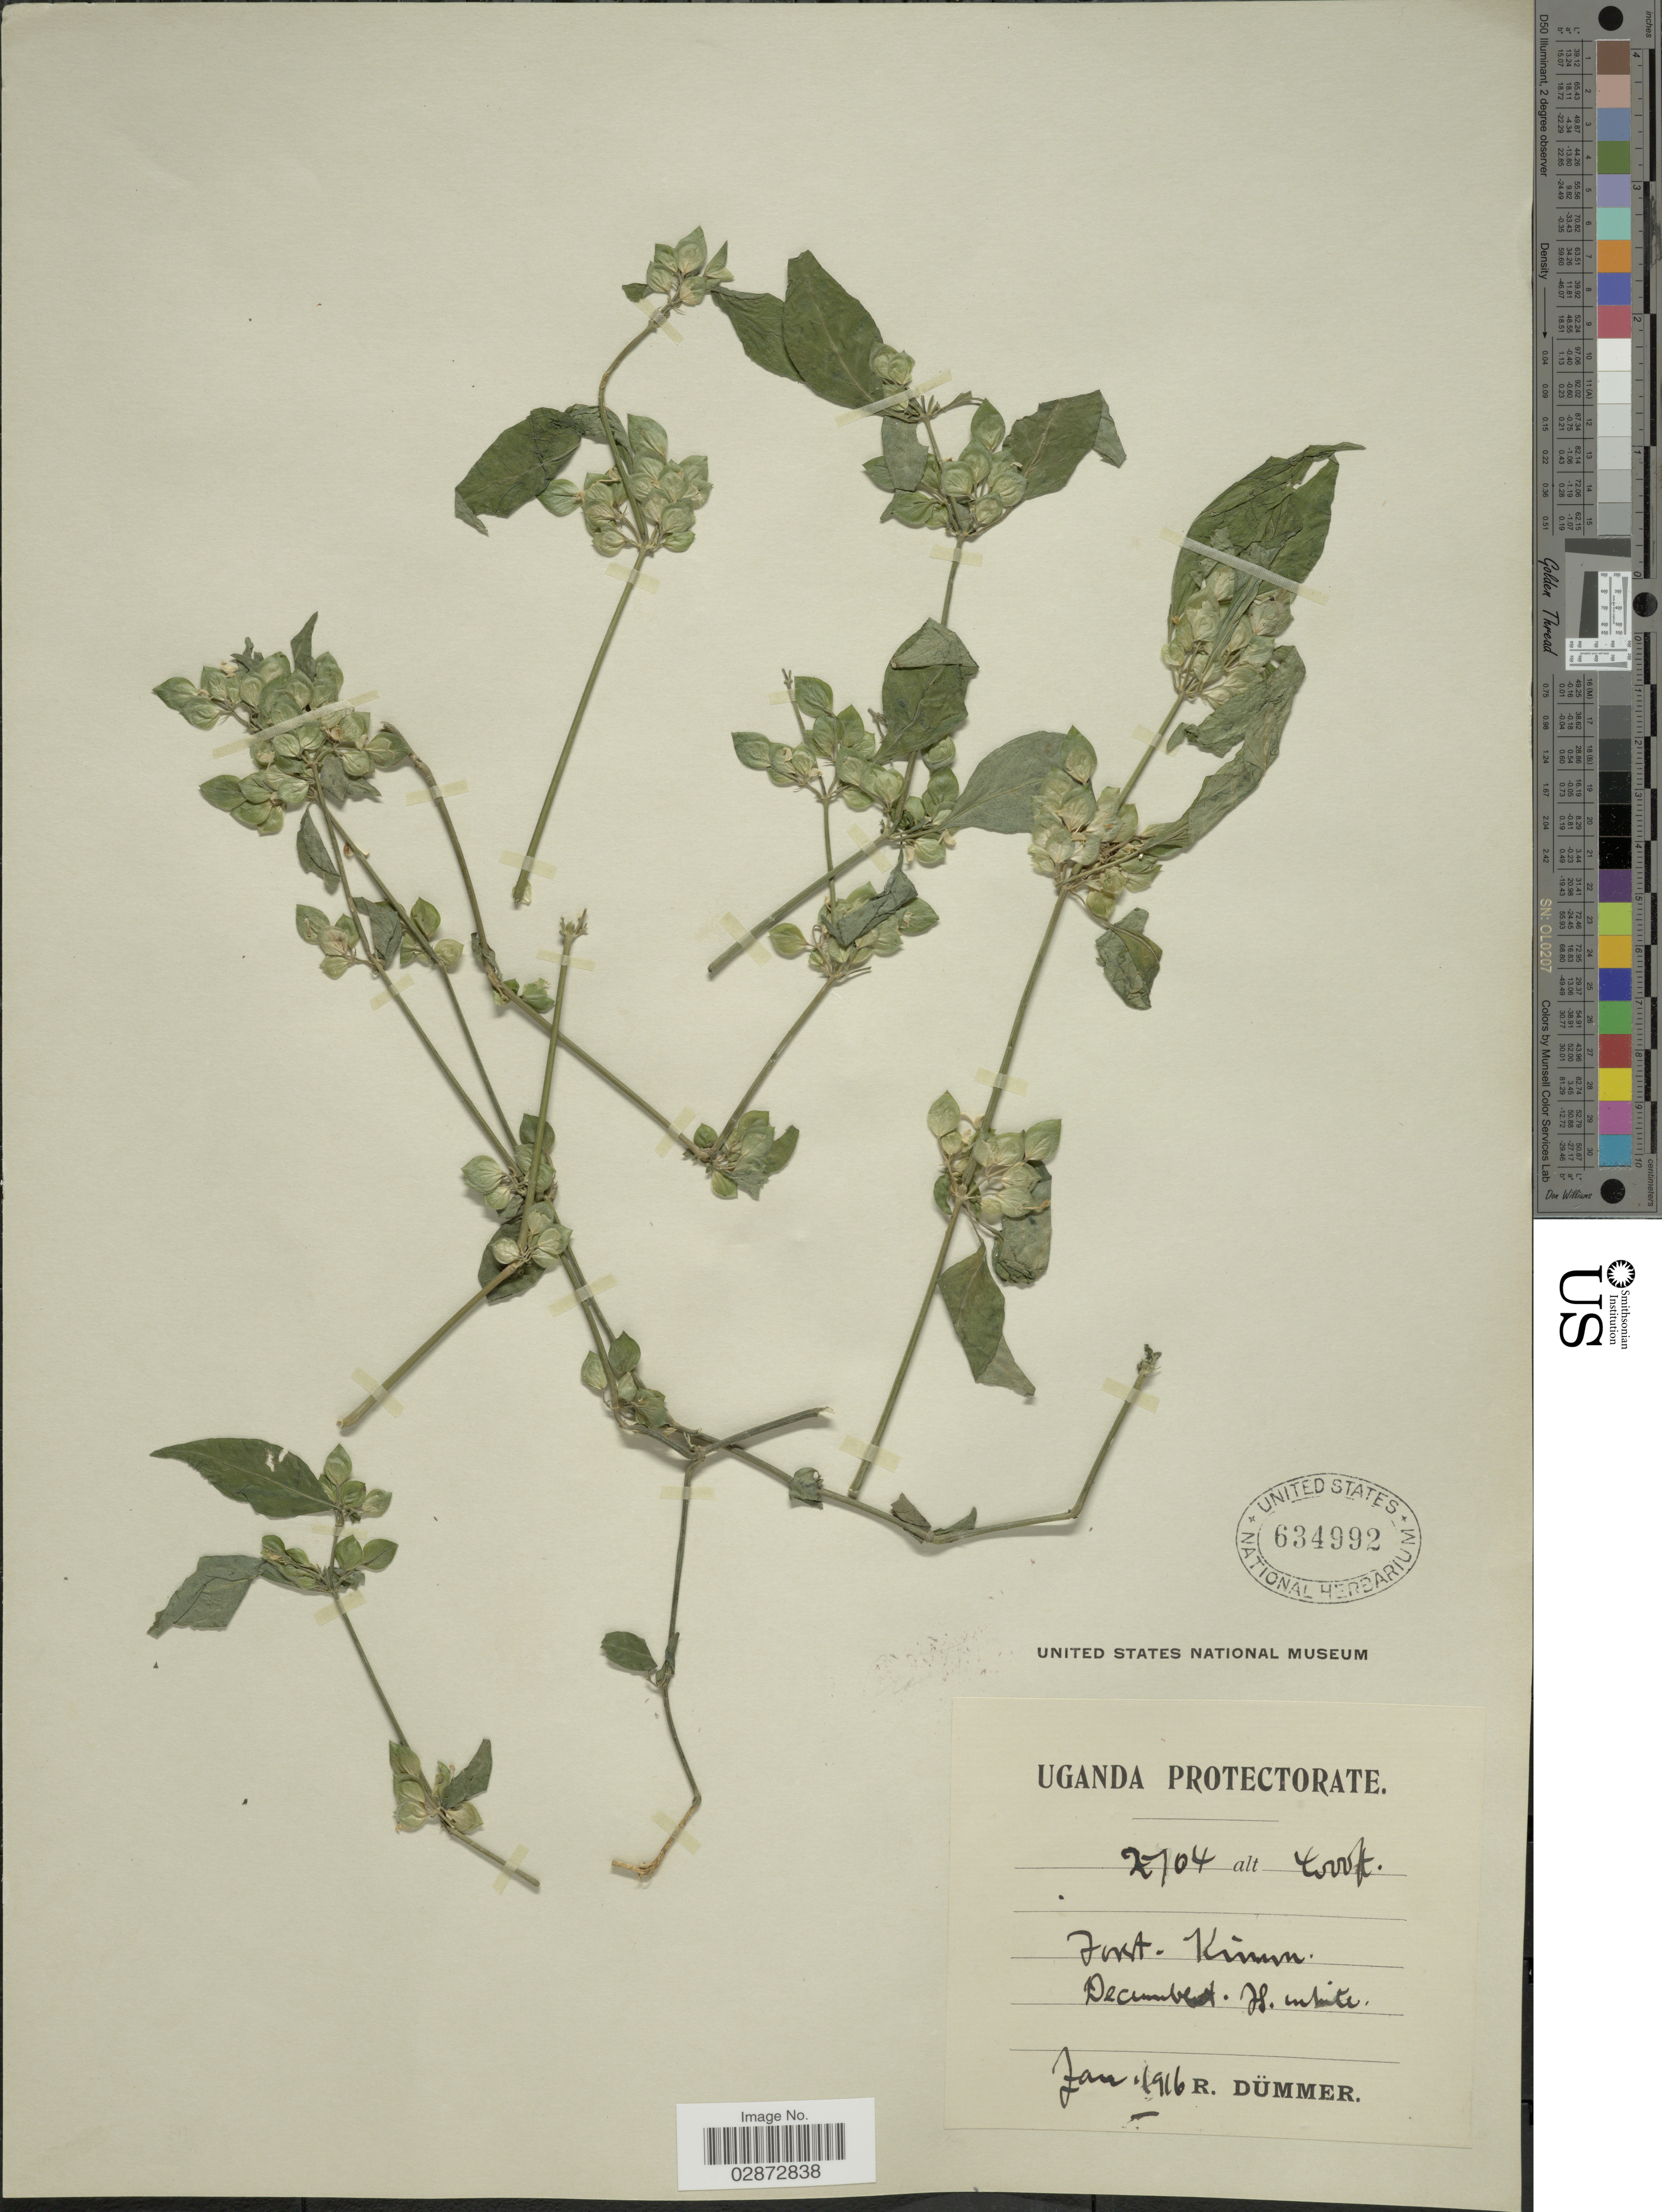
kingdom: Plantae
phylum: Tracheophyta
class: Magnoliopsida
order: Lamiales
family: Acanthaceae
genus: Dicliptera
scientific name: Dicliptera sp.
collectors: R. Duemmer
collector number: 2704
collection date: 1916-01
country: Uganda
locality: Uganda Protectorate, Kimun [interpreted].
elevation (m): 1219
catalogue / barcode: US 634992